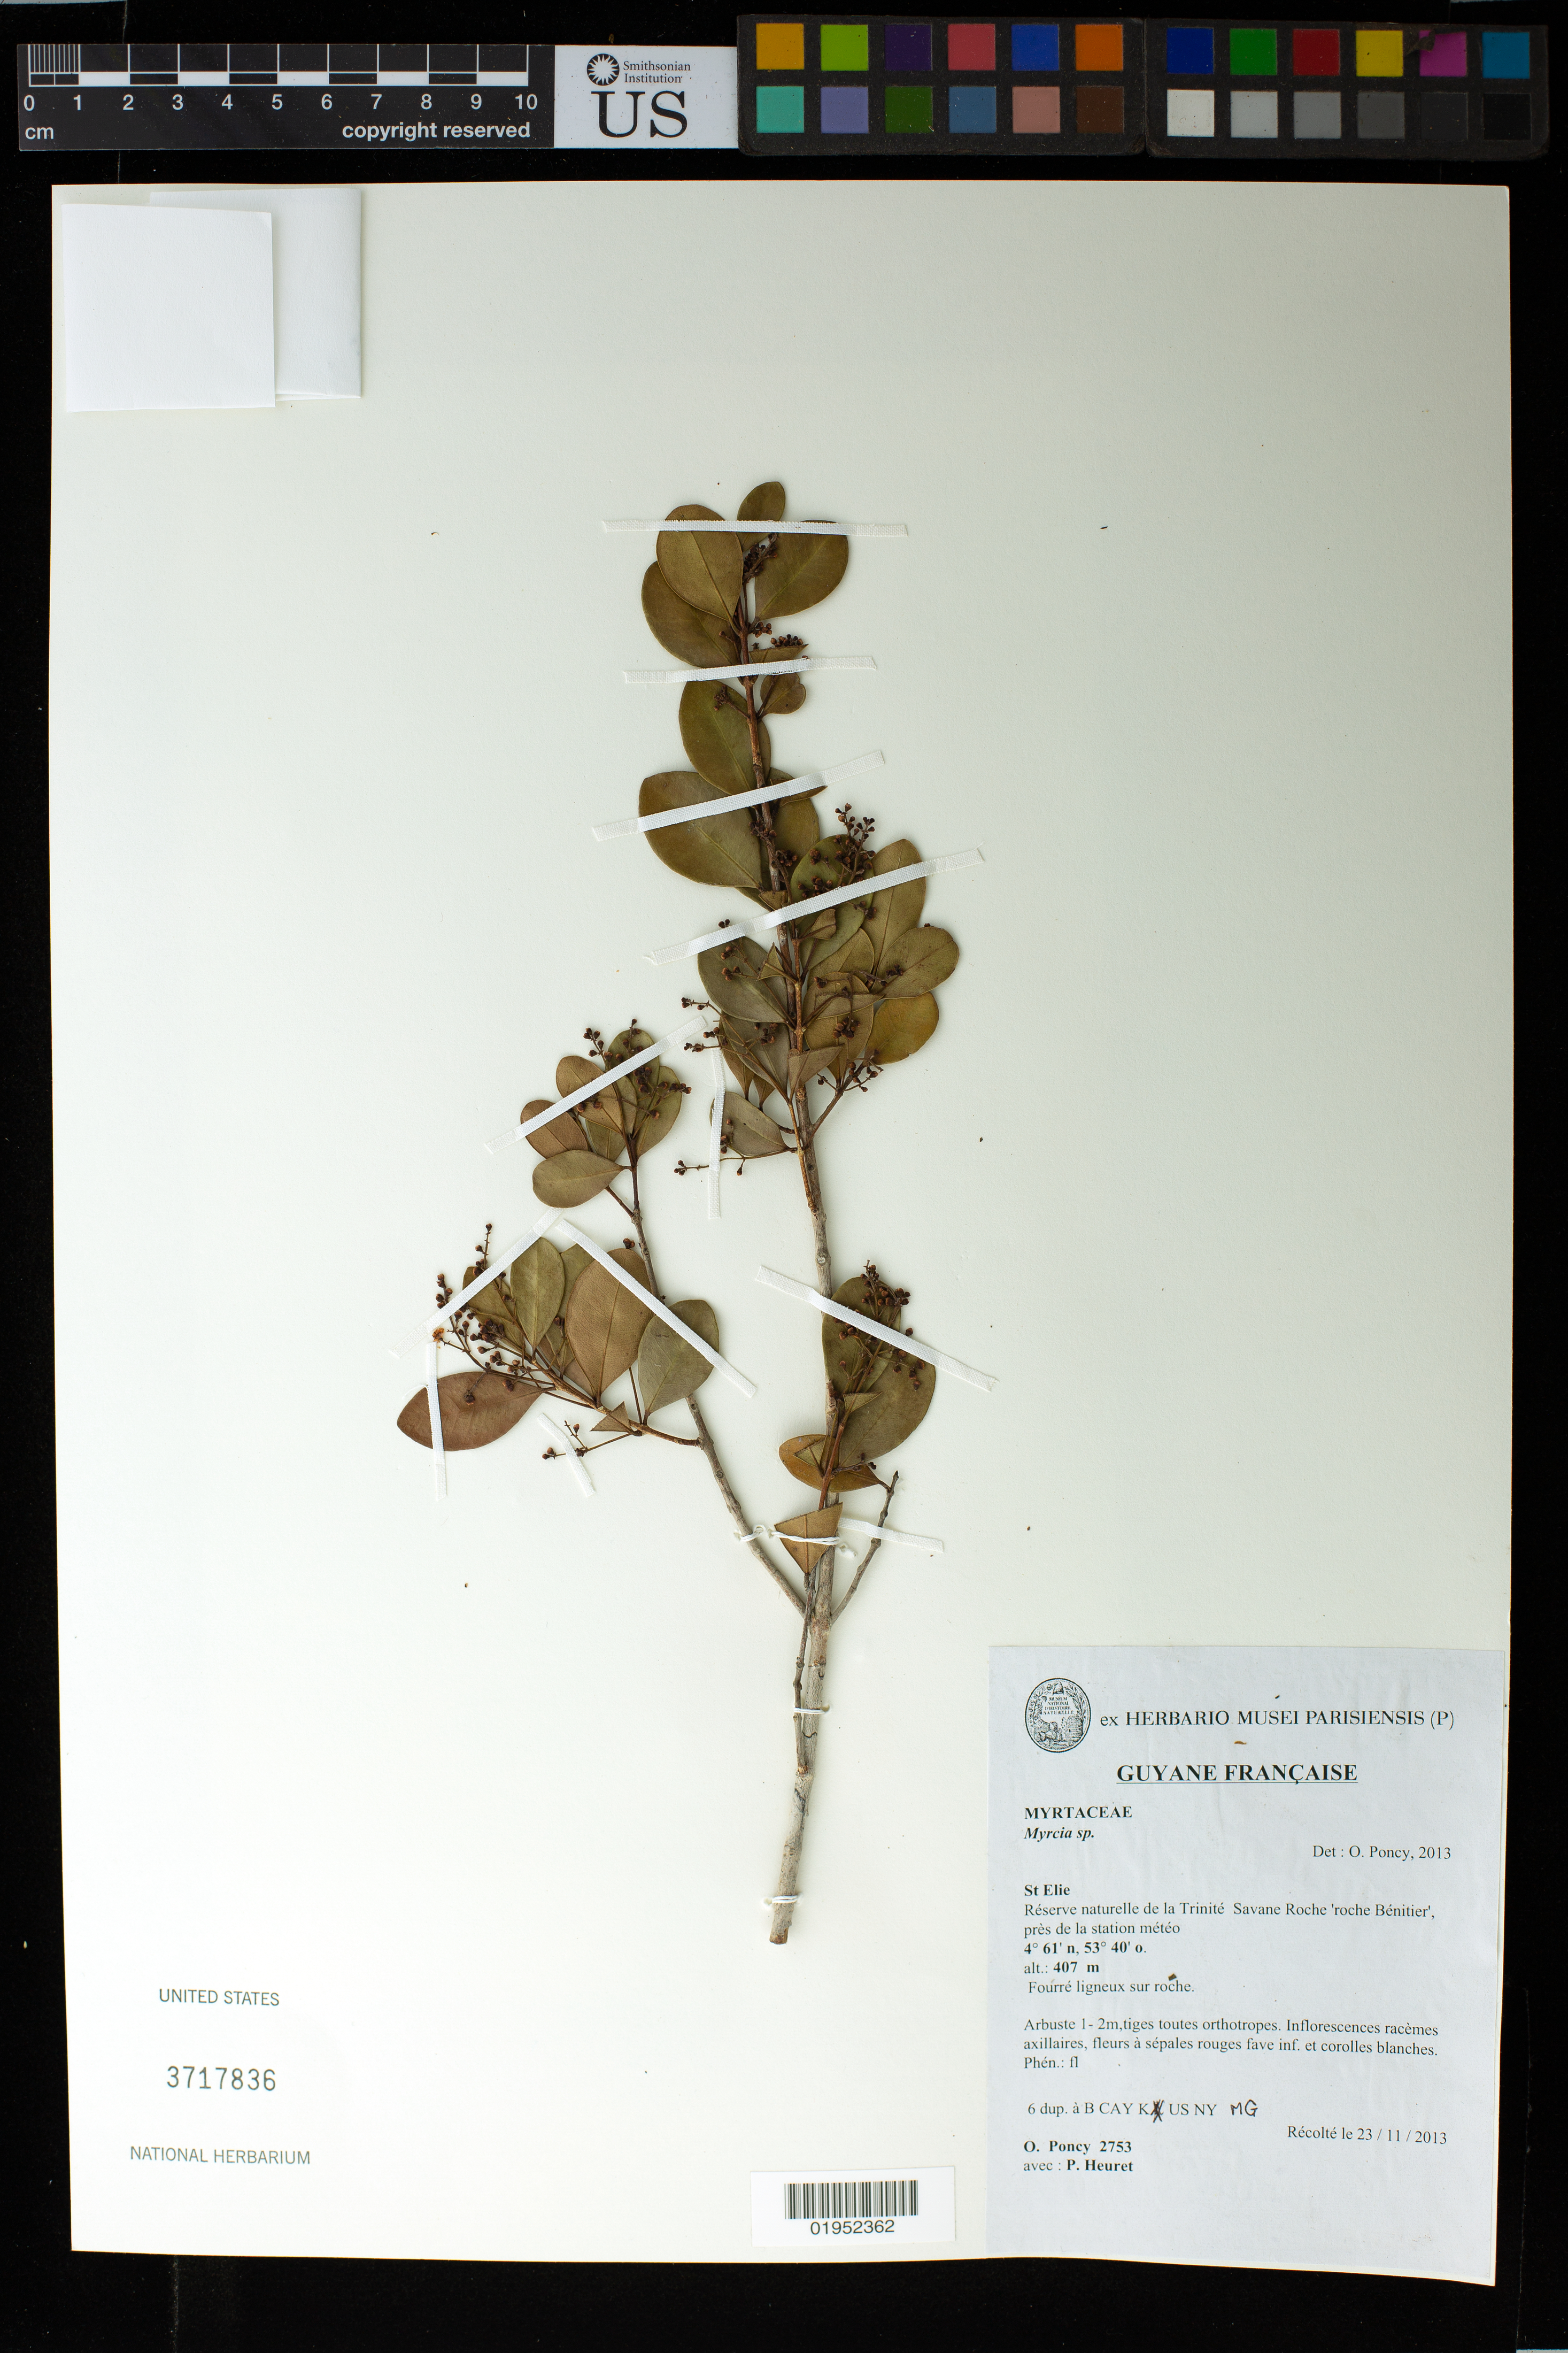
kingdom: Plantae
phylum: Tracheophyta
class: Magnoliopsida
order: Myrtales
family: Myrtaceae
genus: Myrcia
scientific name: Myrcia sp.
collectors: O. Poncy & P. Heuret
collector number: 2753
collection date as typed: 23 Nov 2013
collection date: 2013-11-23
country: French Guiana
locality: St. Elie: Reserve naturelle de la Trinite. Savane Roche "roche Benitier"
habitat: Fourre ligneux sur roche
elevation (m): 200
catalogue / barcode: US 3717836